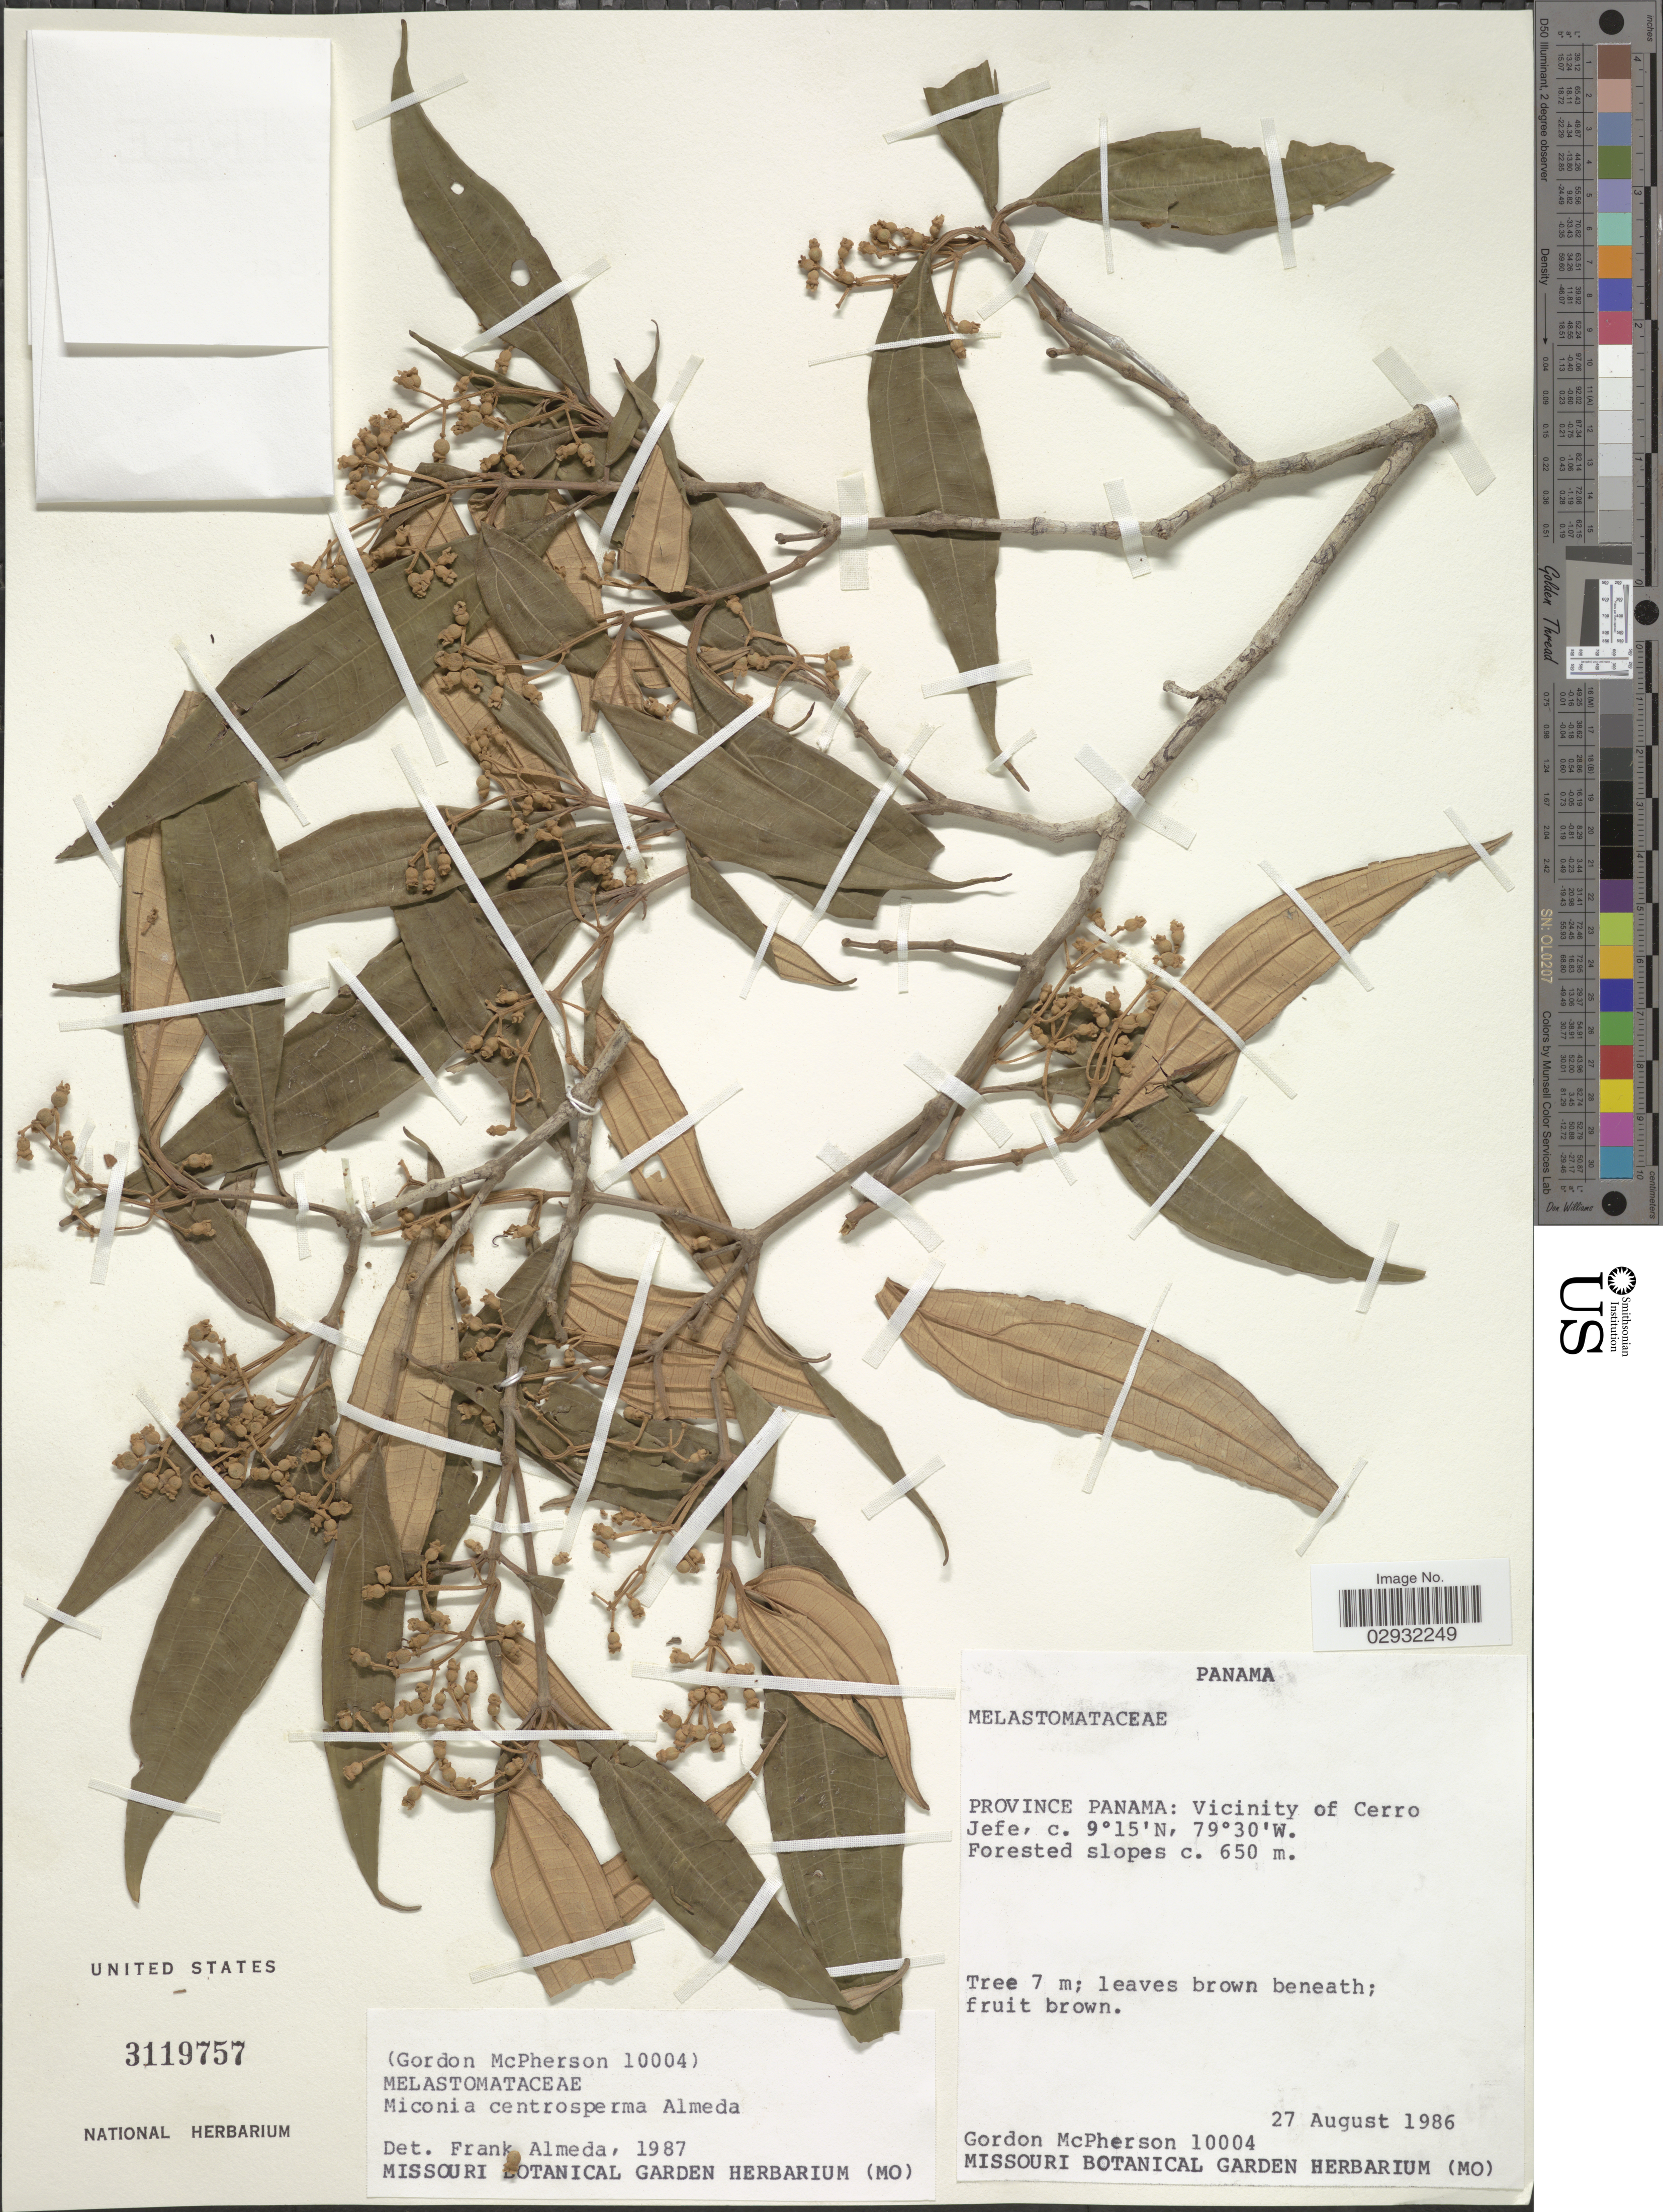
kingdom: Plantae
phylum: Tracheophyta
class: Magnoliopsida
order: Myrtales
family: Melastomataceae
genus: Miconia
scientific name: Miconia centrosperma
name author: Almeda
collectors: G. D. McPherson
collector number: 10004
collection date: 1986-08-27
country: Panama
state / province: Panamá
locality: Vicinity of Cerro Jefe.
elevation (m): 650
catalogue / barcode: US 3119757